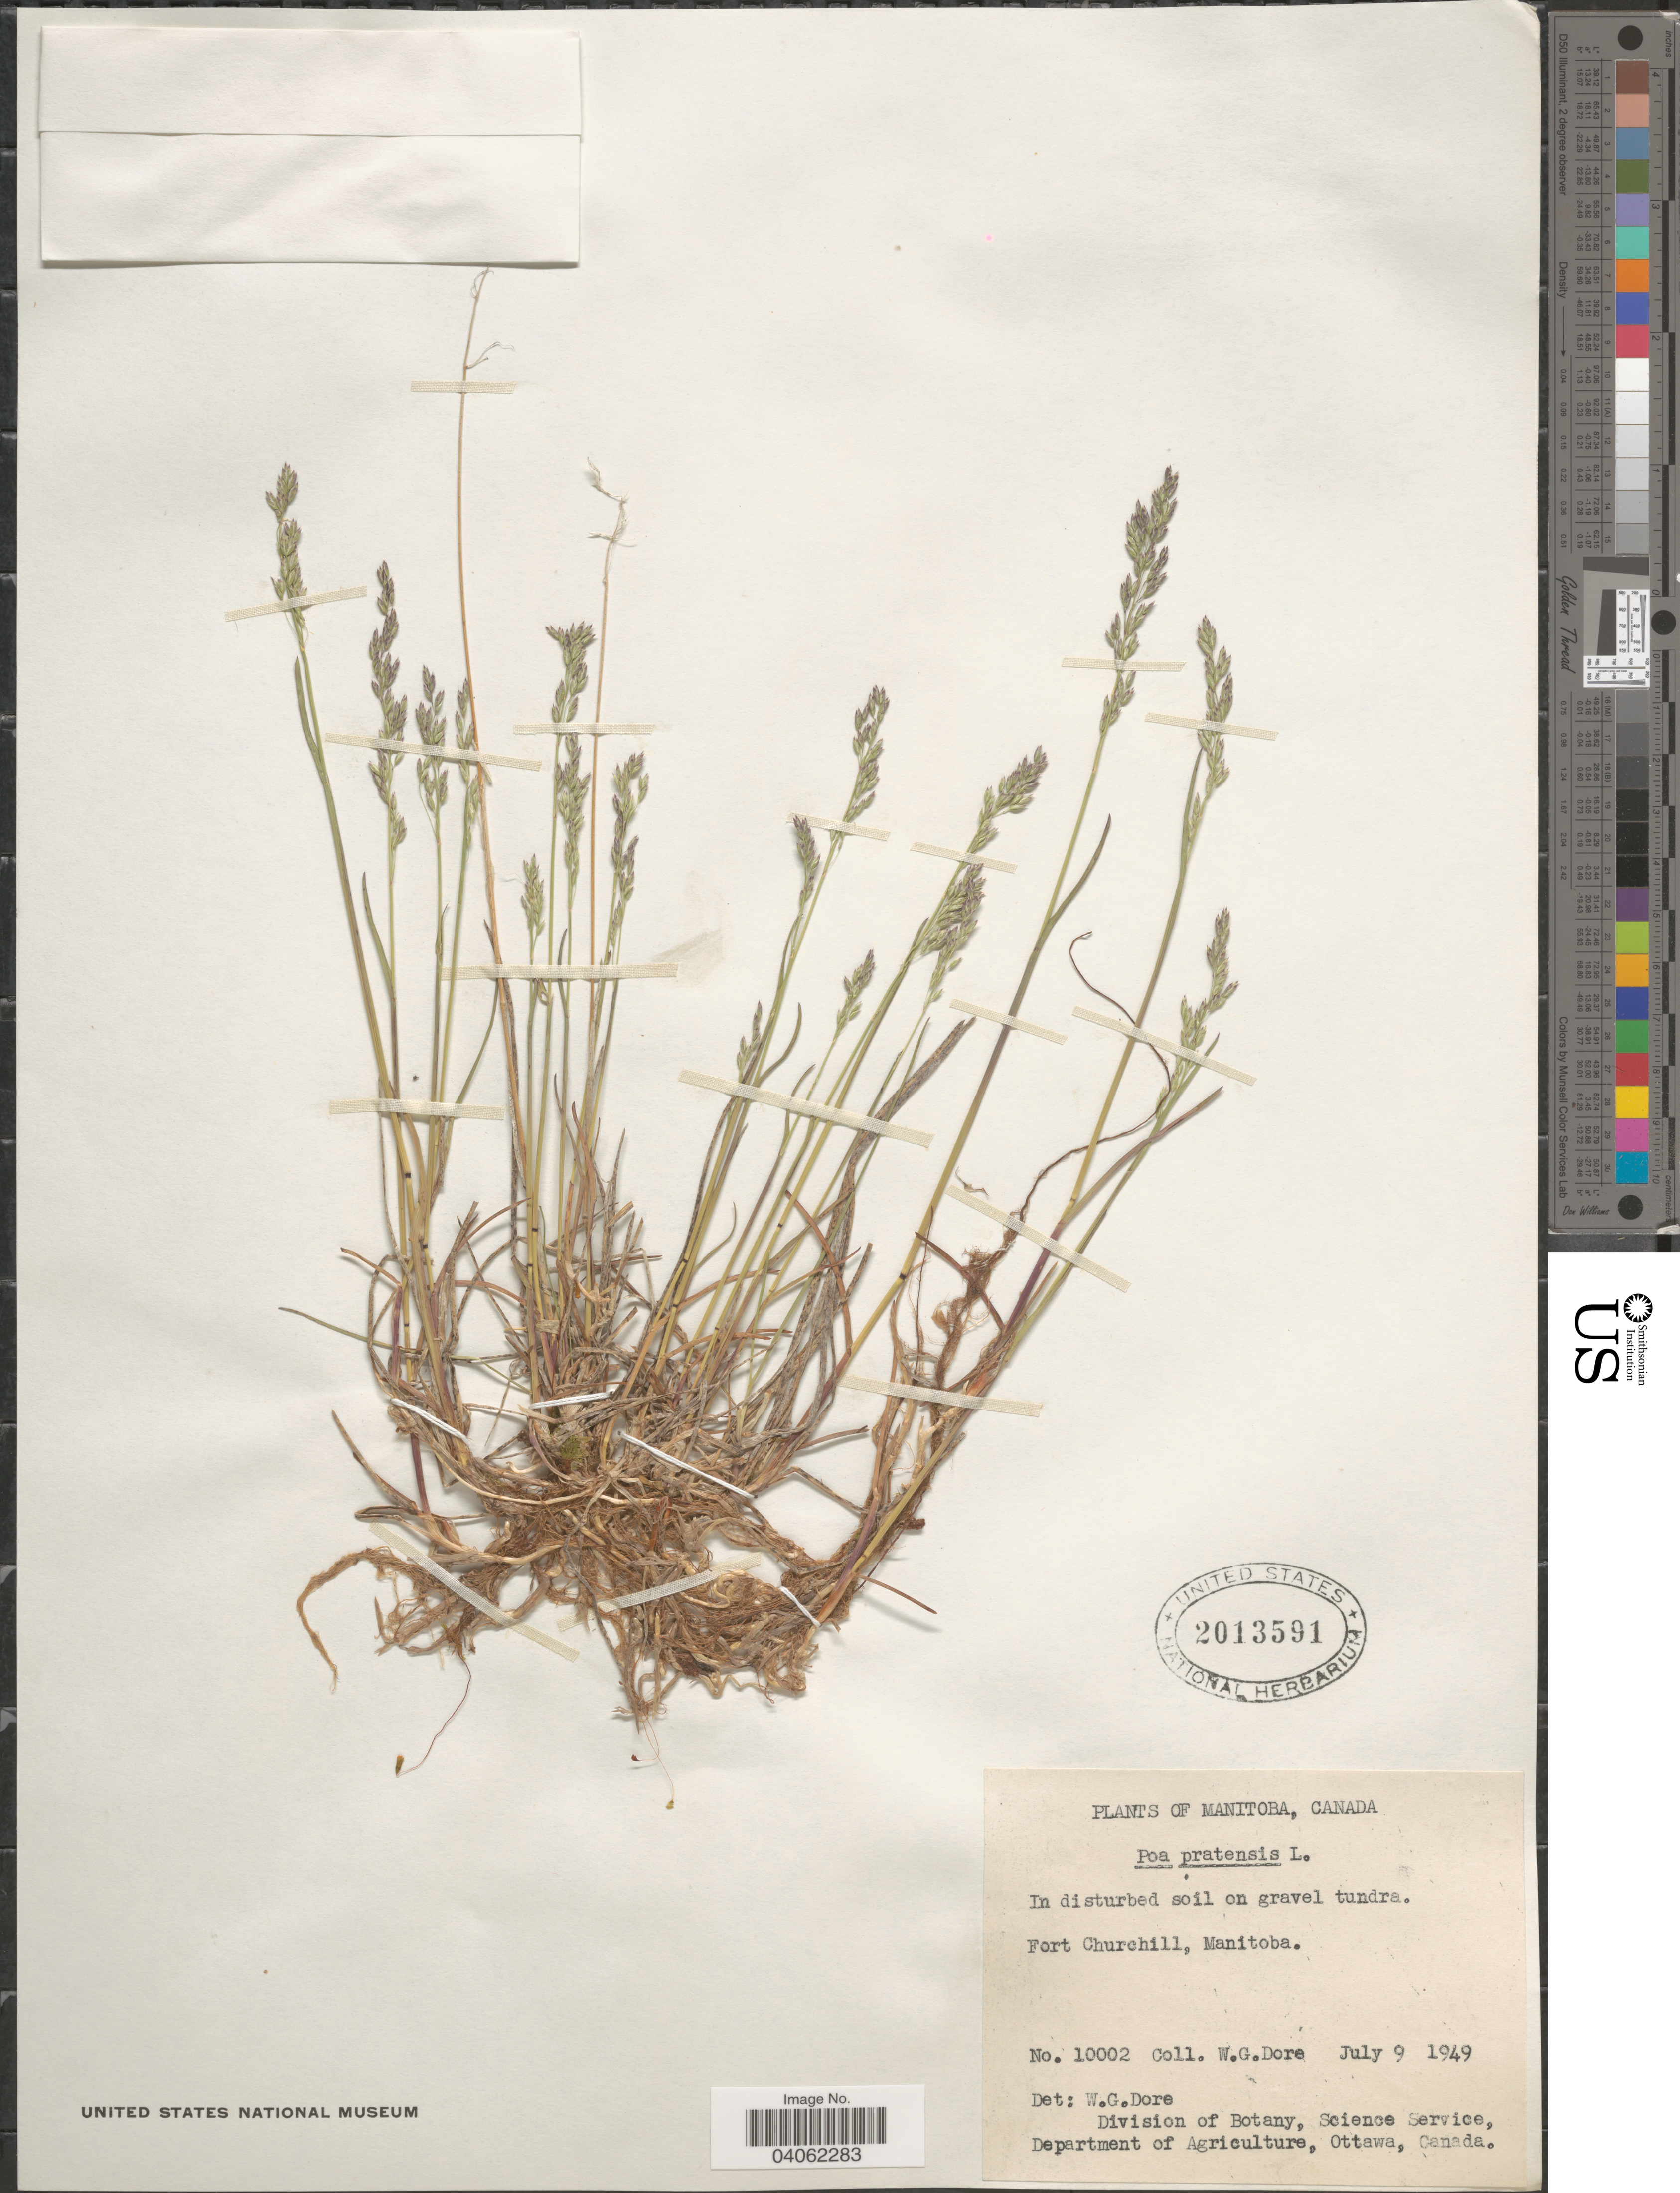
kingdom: Plantae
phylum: Tracheophyta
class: Liliopsida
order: Poales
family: Poaceae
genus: Poa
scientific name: Poa pratensis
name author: L.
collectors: W. Dore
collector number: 10002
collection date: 1949-07-09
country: Canada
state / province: Manitoba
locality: Fort Churchill.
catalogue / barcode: US 2013591